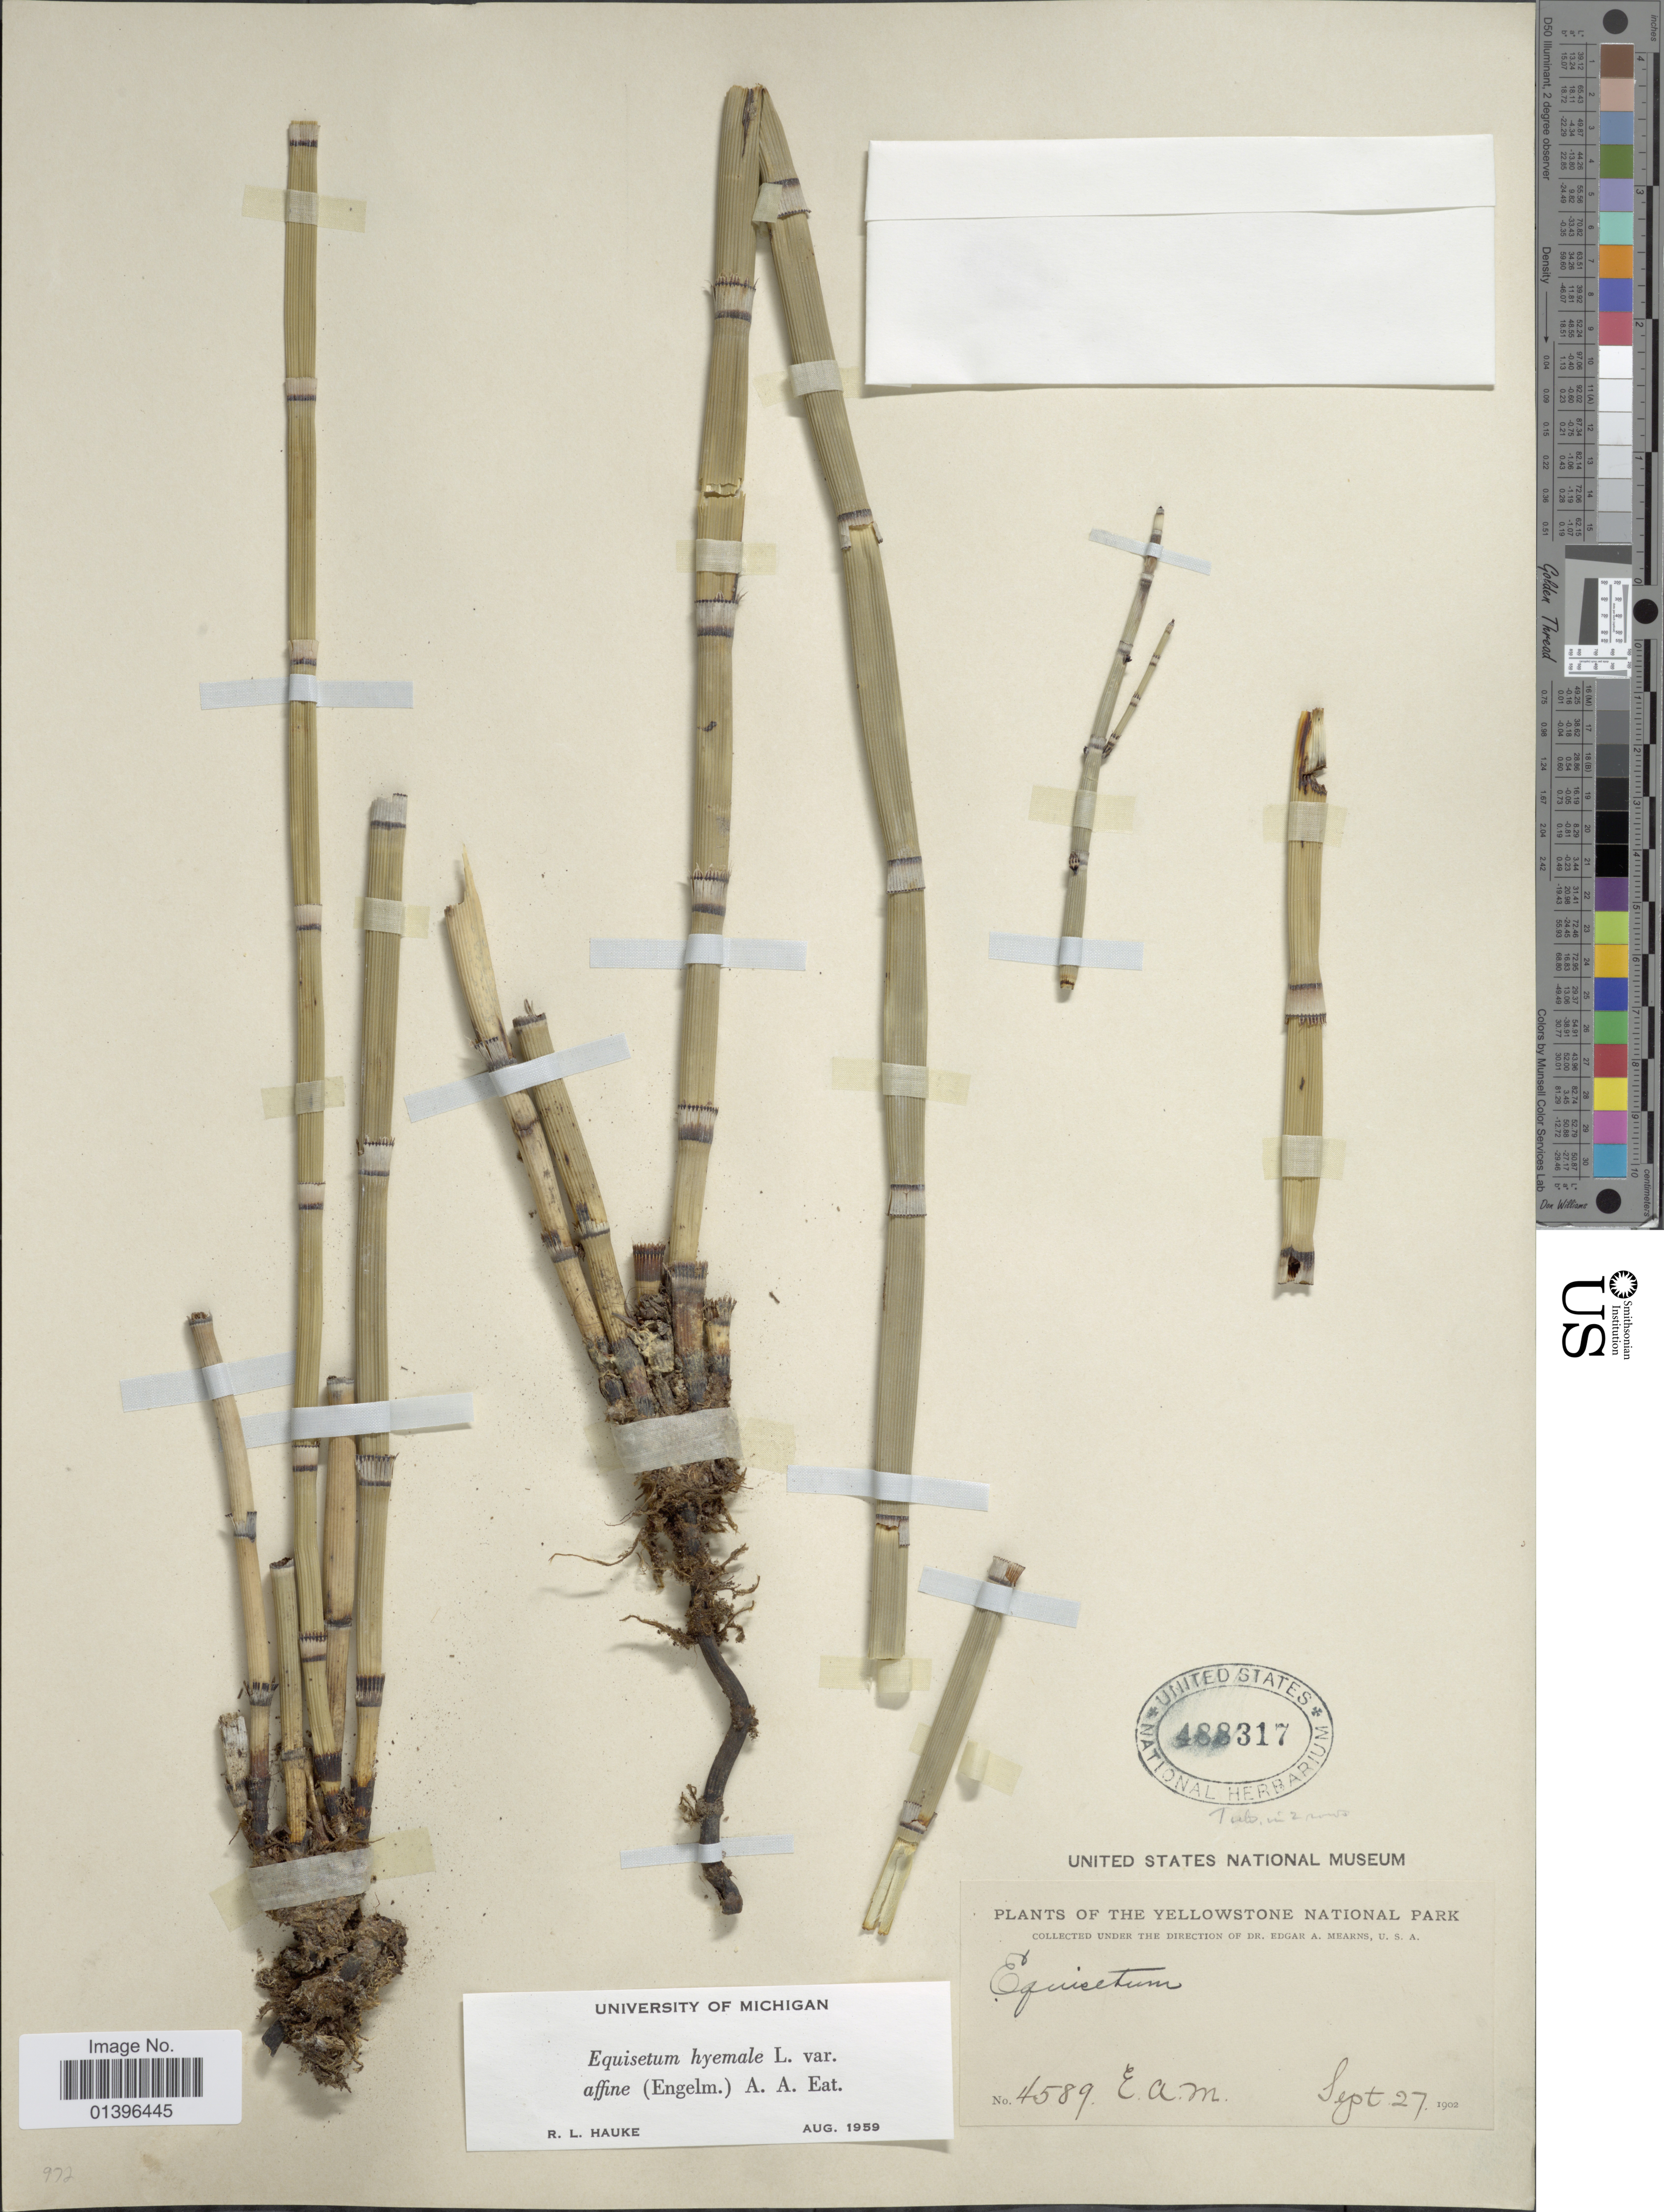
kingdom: Plantae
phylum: Tracheophyta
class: Polypodiopsida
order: Equisetales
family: Equisetaceae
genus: Equisetum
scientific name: Equisetum hyemale var. affine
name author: (Engelm.) A.A. Eaton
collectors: E. A. Mearns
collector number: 4589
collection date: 1902-09-27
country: United States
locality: Yellowstone National Park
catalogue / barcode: US 488317